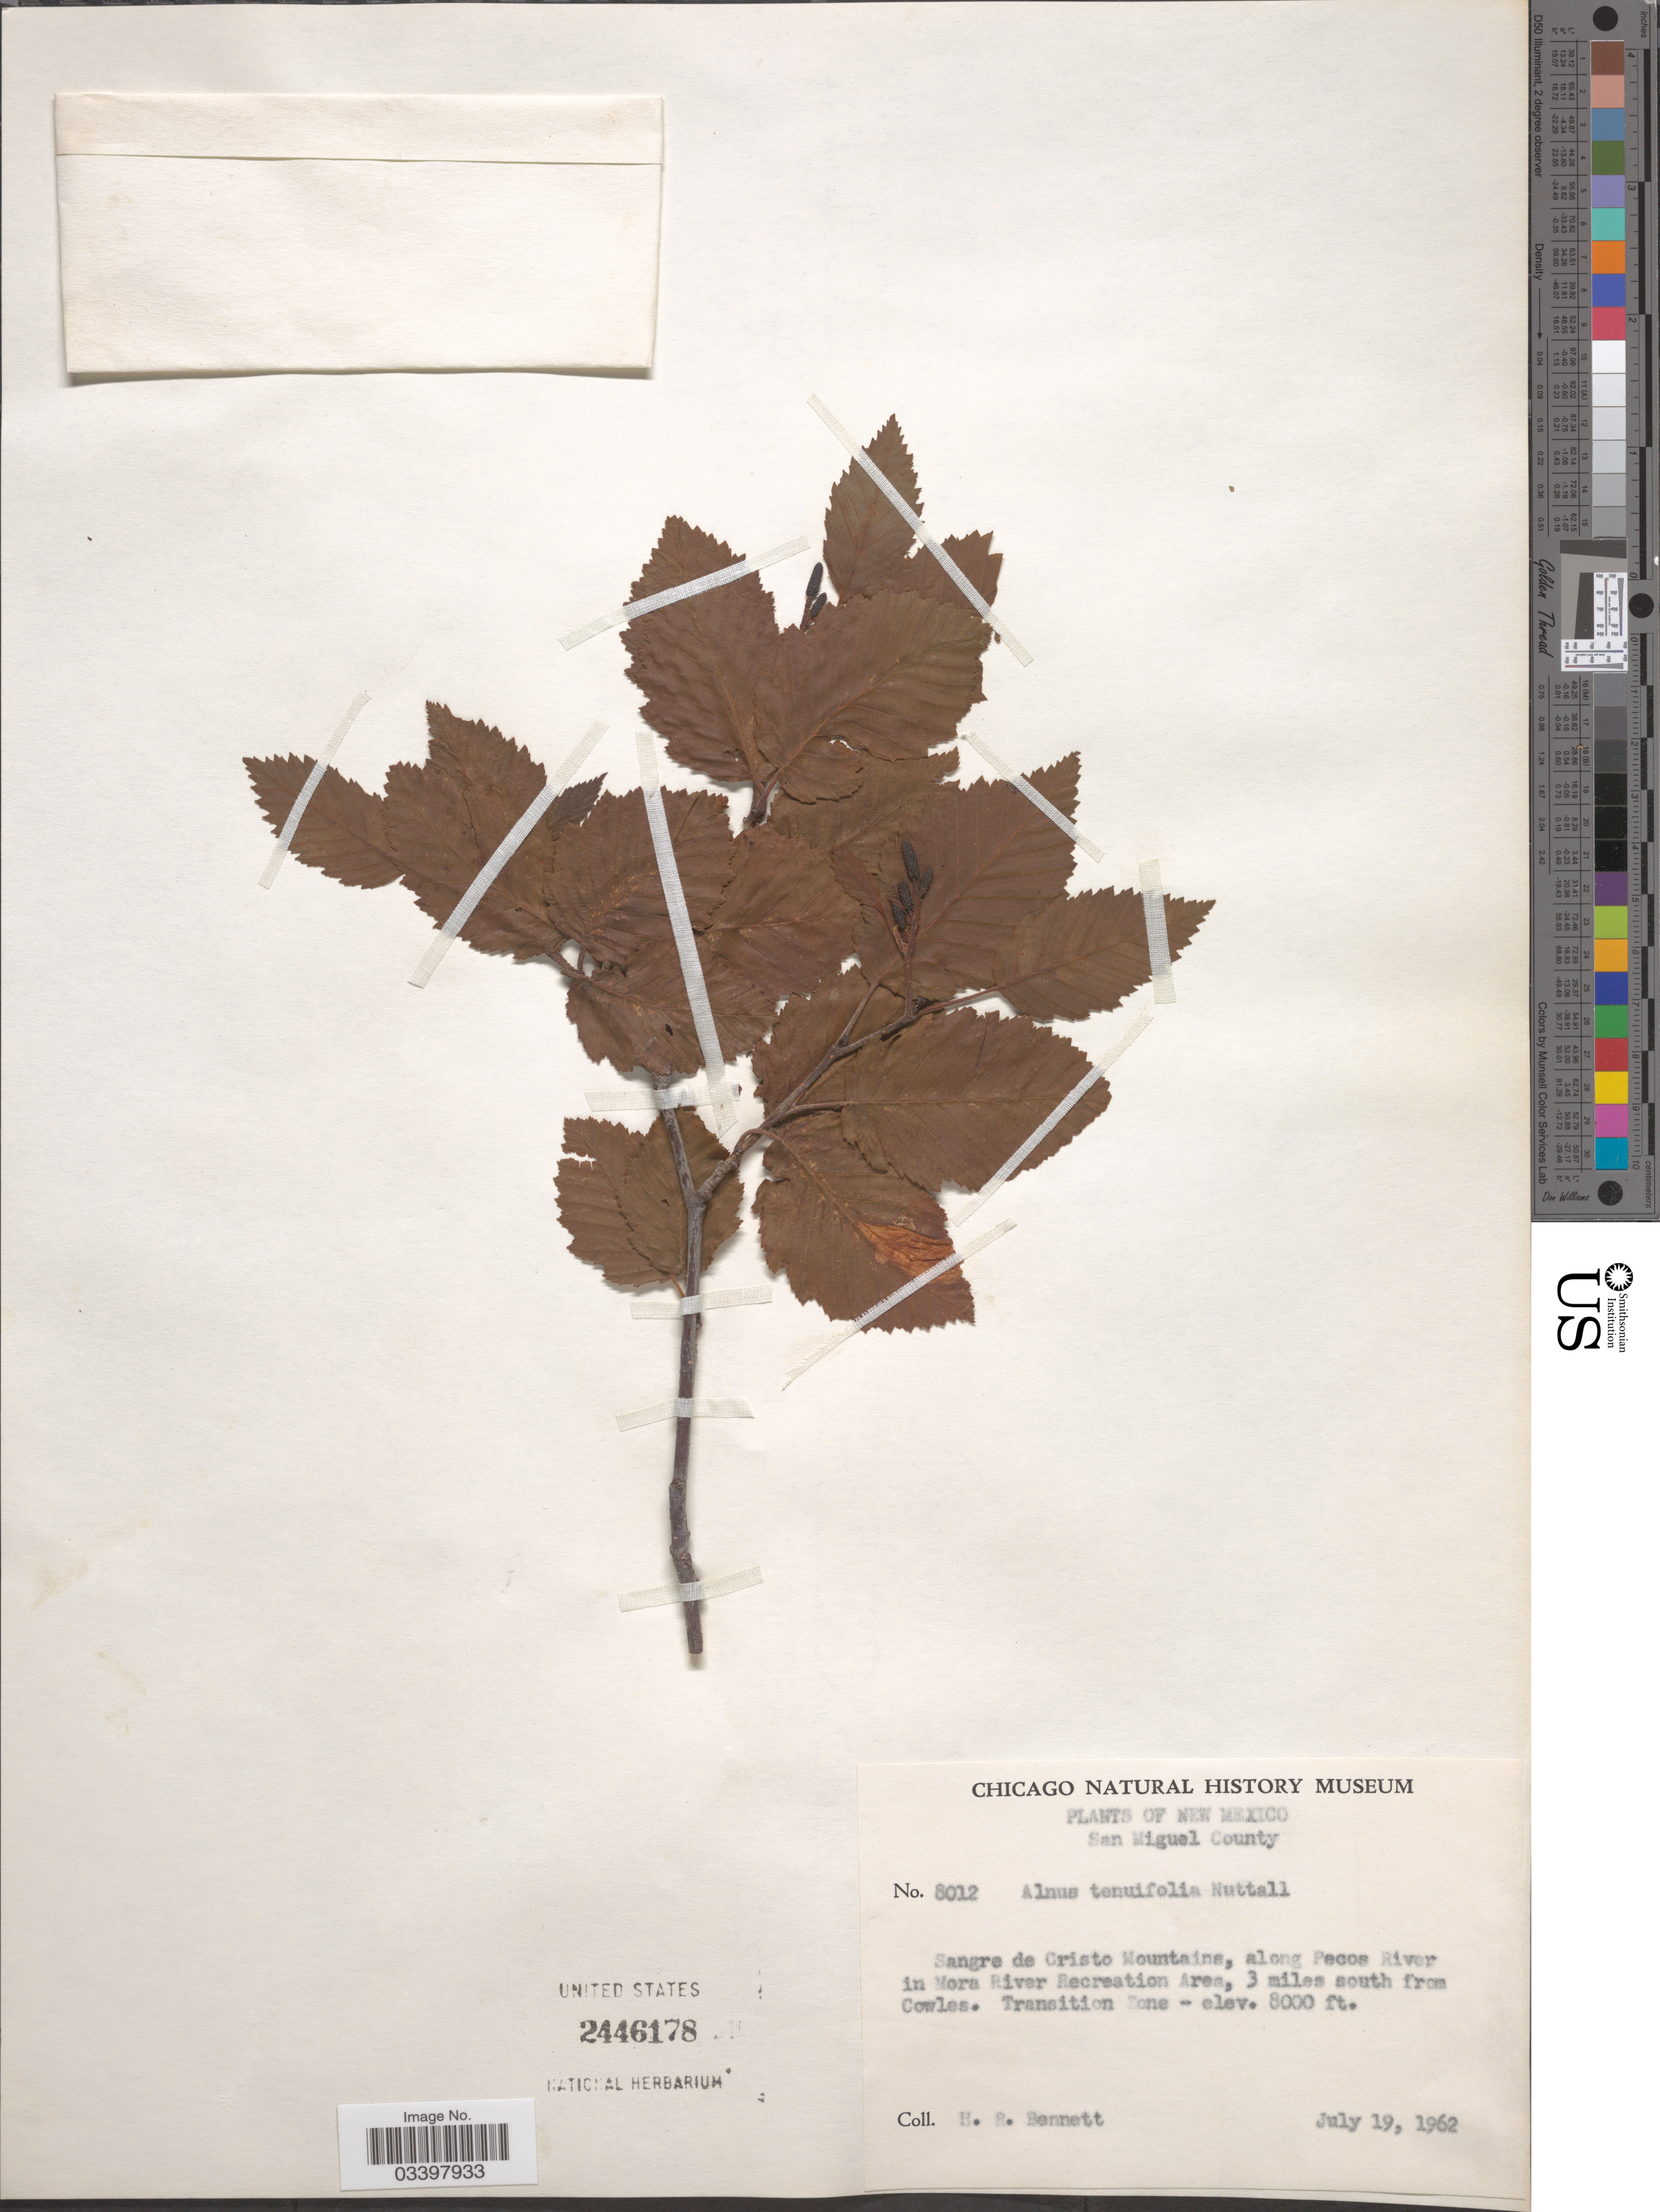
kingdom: Plantae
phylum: Tracheophyta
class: Magnoliopsida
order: Fagales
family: Betulaceae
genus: Alnus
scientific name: Alnus incana subsp. tenuifolia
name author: (Nutt.) Breitung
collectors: H. R. Bennett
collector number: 8012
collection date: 1962-07-19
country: United States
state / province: New Mexico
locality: San Miguel County. Sangre de Cristo Mountains, along Pecos River in Mora River Recreation Area, 3 miles south from Cowles. Transition Zone.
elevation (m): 2438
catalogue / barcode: US 2446178